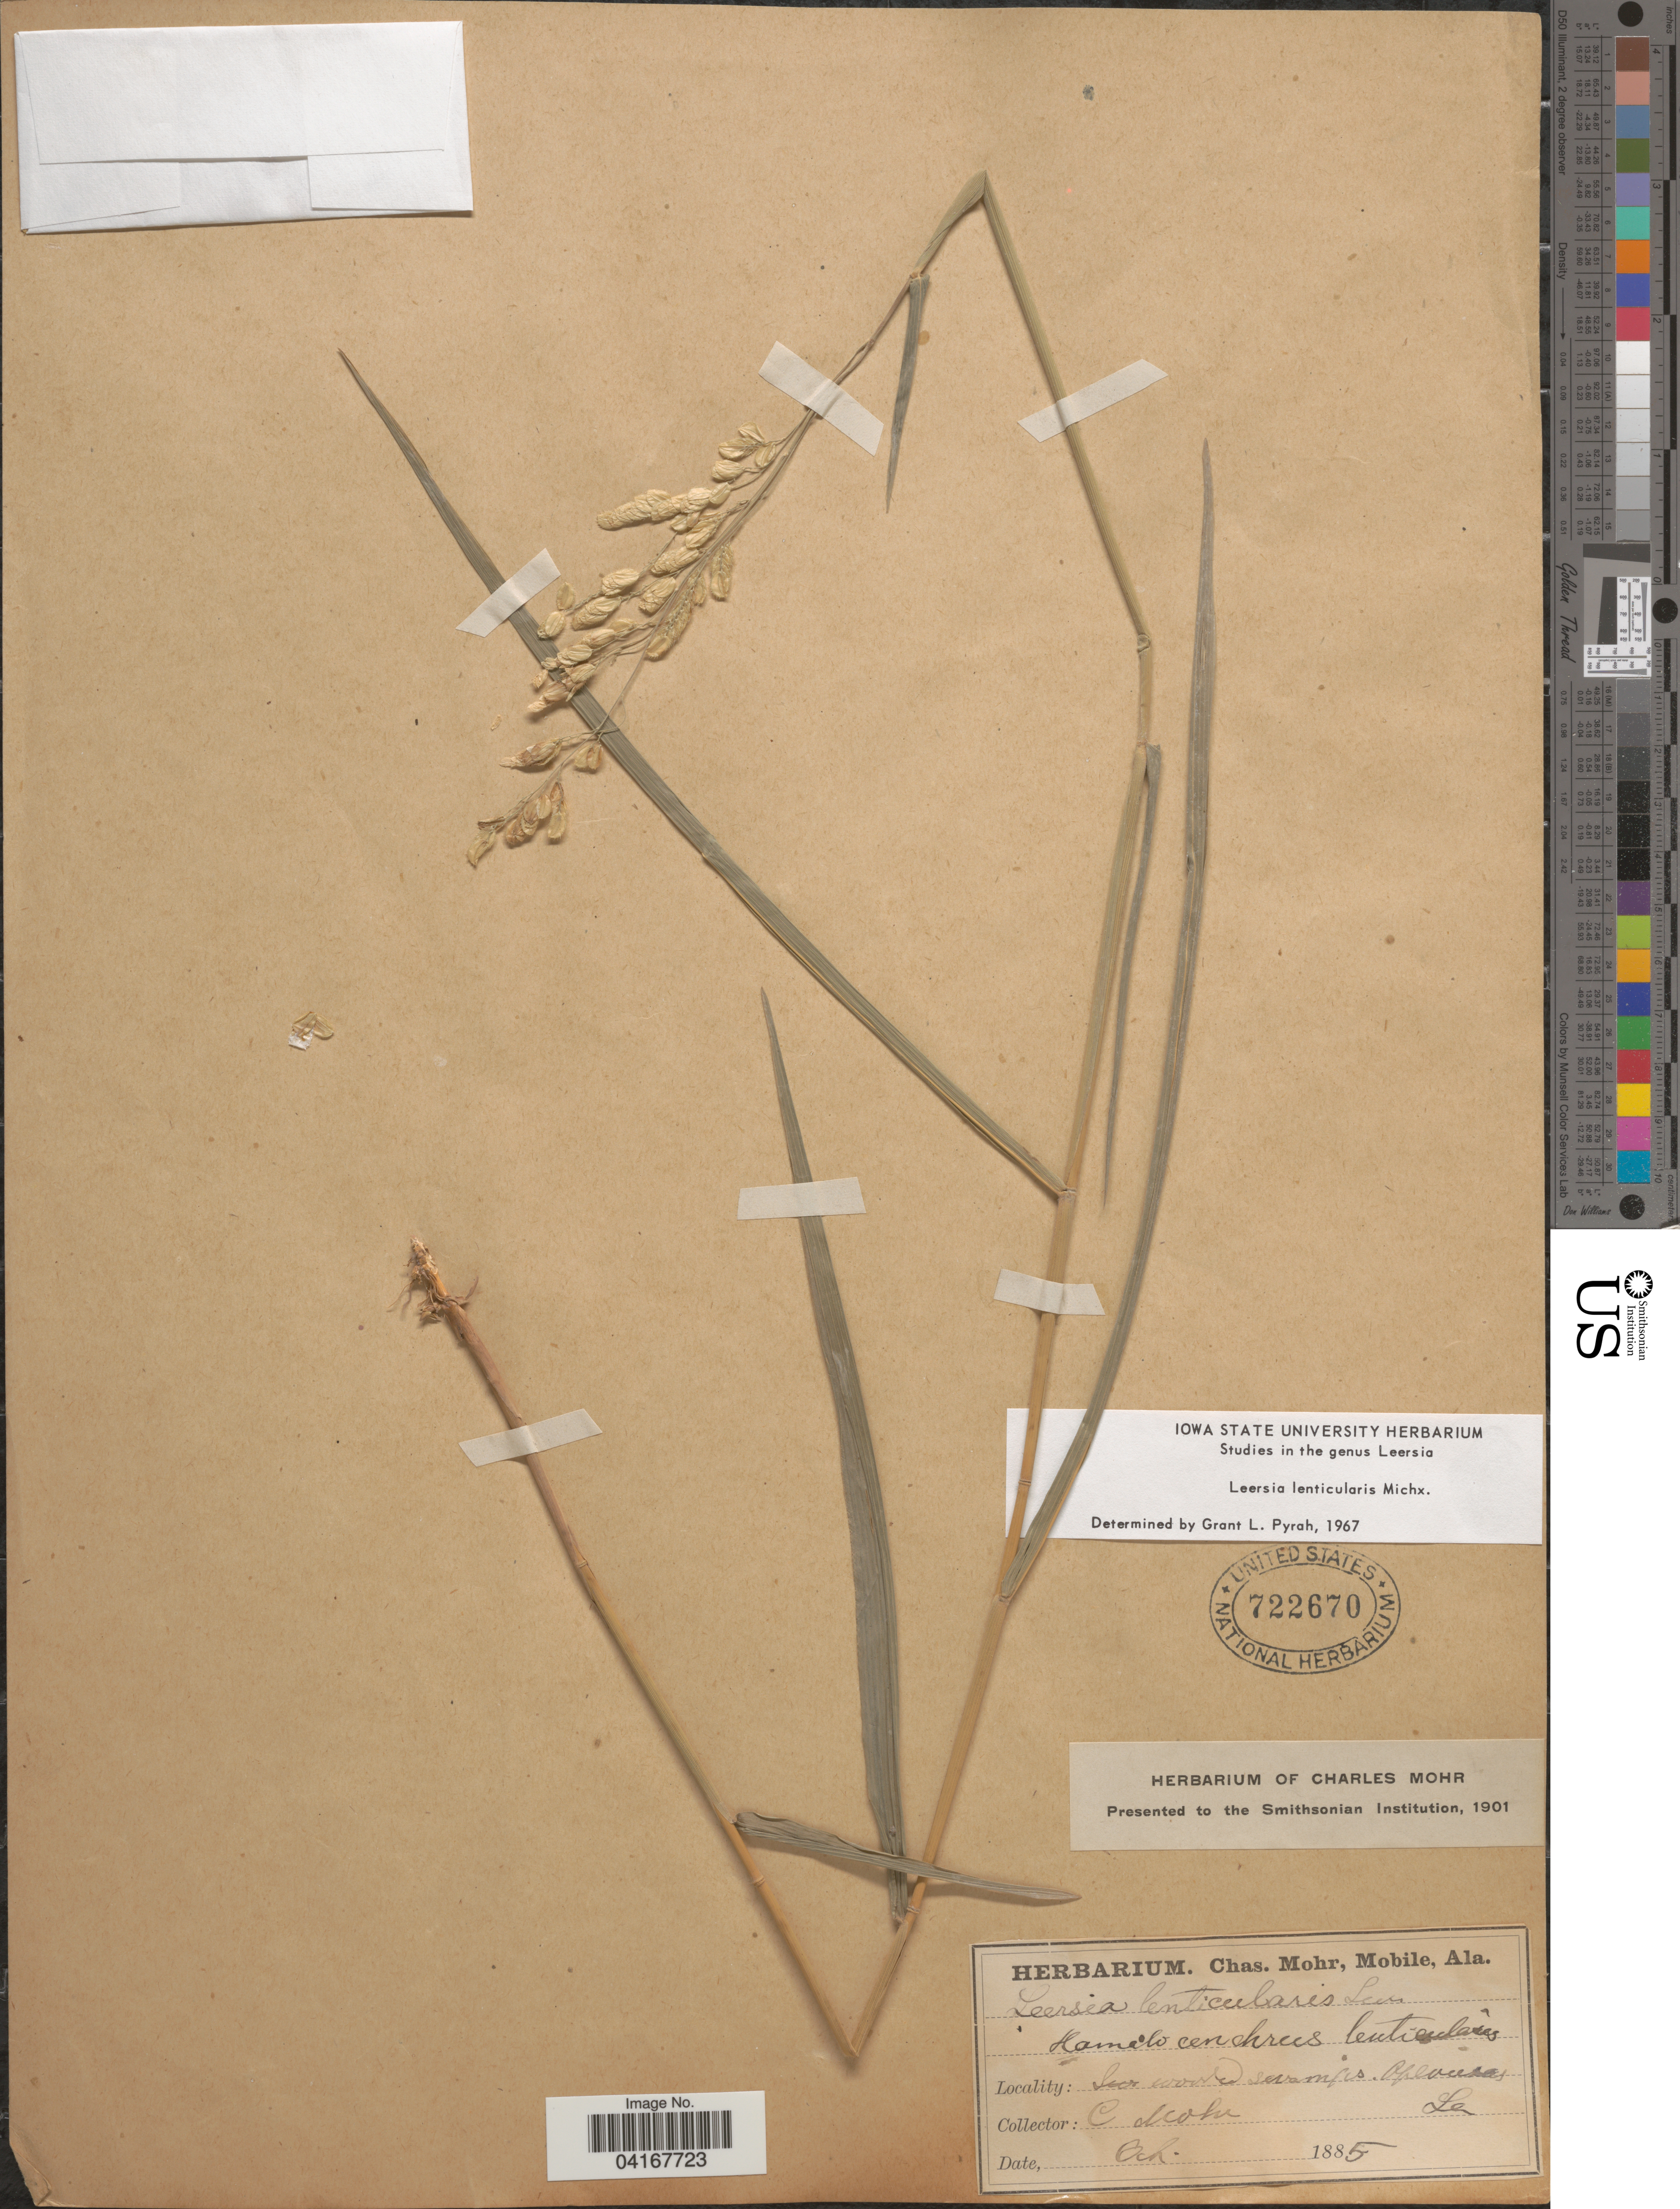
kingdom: Plantae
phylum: Tracheophyta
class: Liliopsida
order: Poales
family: Poaceae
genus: Leersia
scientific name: Leersia lenticularis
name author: Michx.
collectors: Mohr, C. T. (herbarium)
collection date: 1885-10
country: United States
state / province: Louisiana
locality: Low wooded swamps. Opelousas.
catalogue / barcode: US 722670